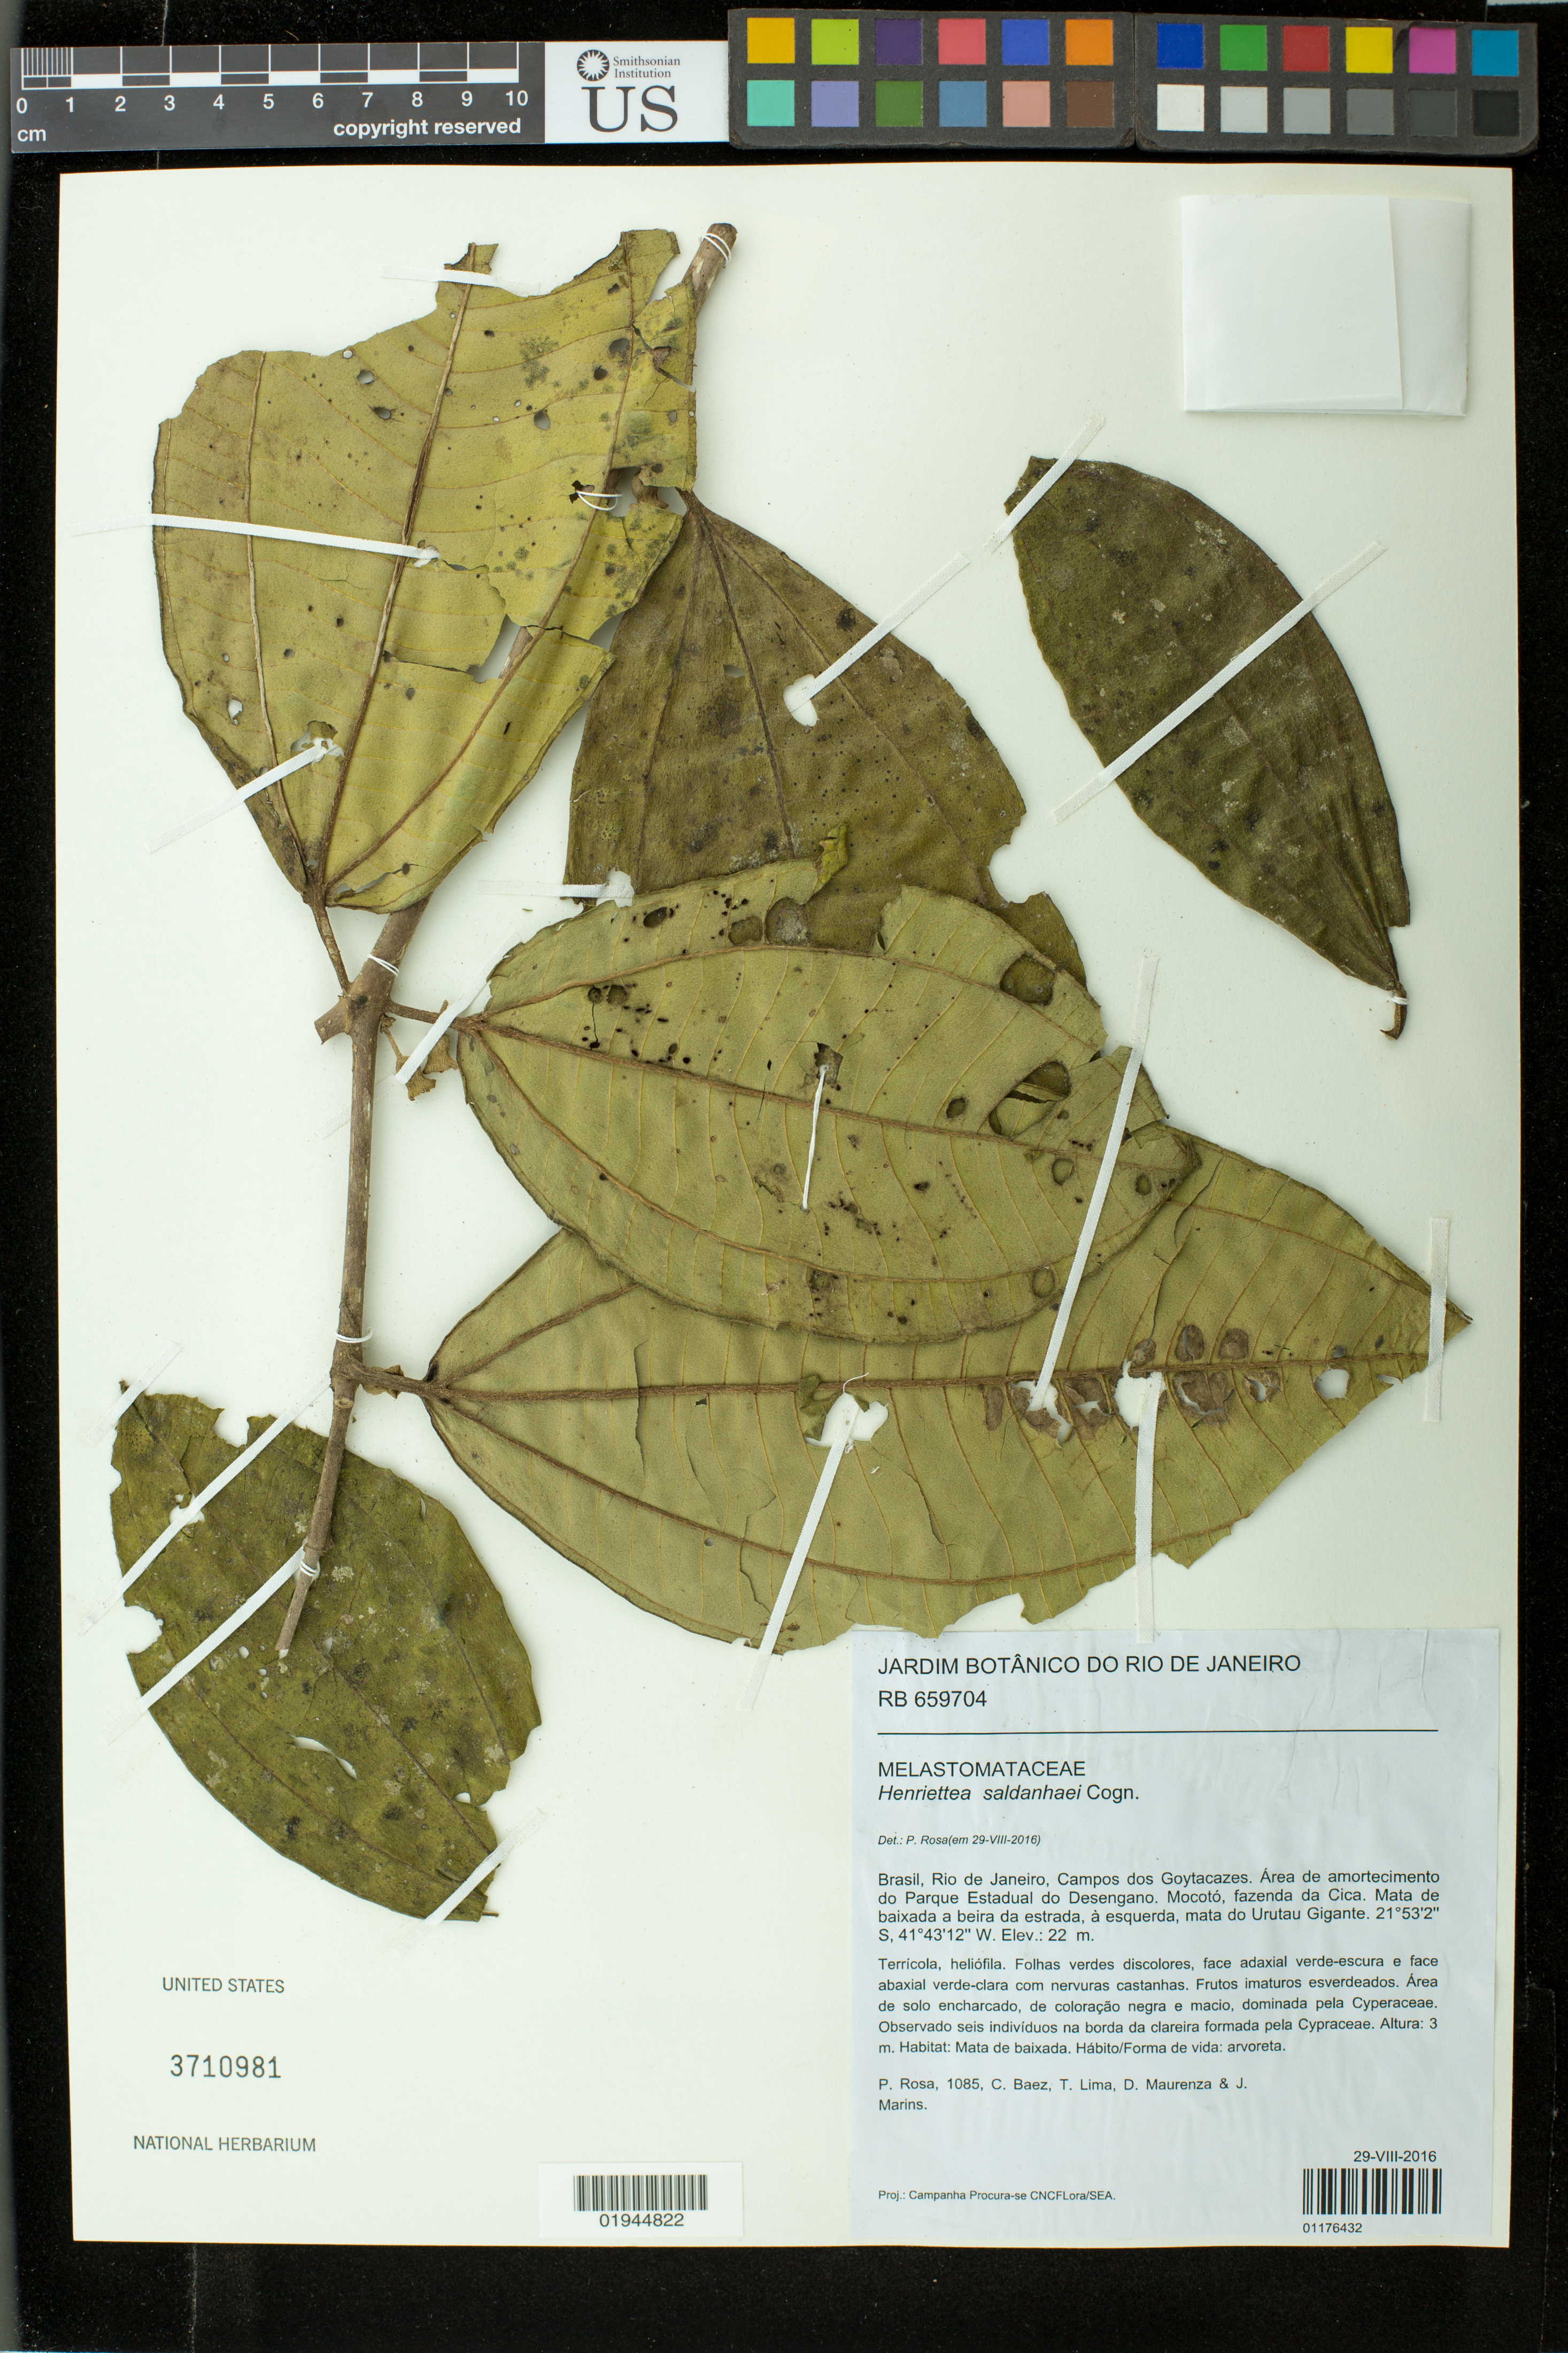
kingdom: Plantae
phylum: Tracheophyta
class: Magnoliopsida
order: Myrtales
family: Melastomataceae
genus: Henriettea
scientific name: Henriettea saldanhaei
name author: Cogn.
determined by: Rosa, P.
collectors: P. Rosa et al.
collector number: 1085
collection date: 2016-08-29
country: Brazil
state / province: Rio de Janeiro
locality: Campos dos Goytacazes. Area de amortecimento do Parque Estadual do Desengano. Mocoto, fazenda da Cica. Mata de baixada a beira da estrada, a esquerda, mata do Urutau Gigante.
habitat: mata de baixada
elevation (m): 22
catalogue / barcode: US 3710981